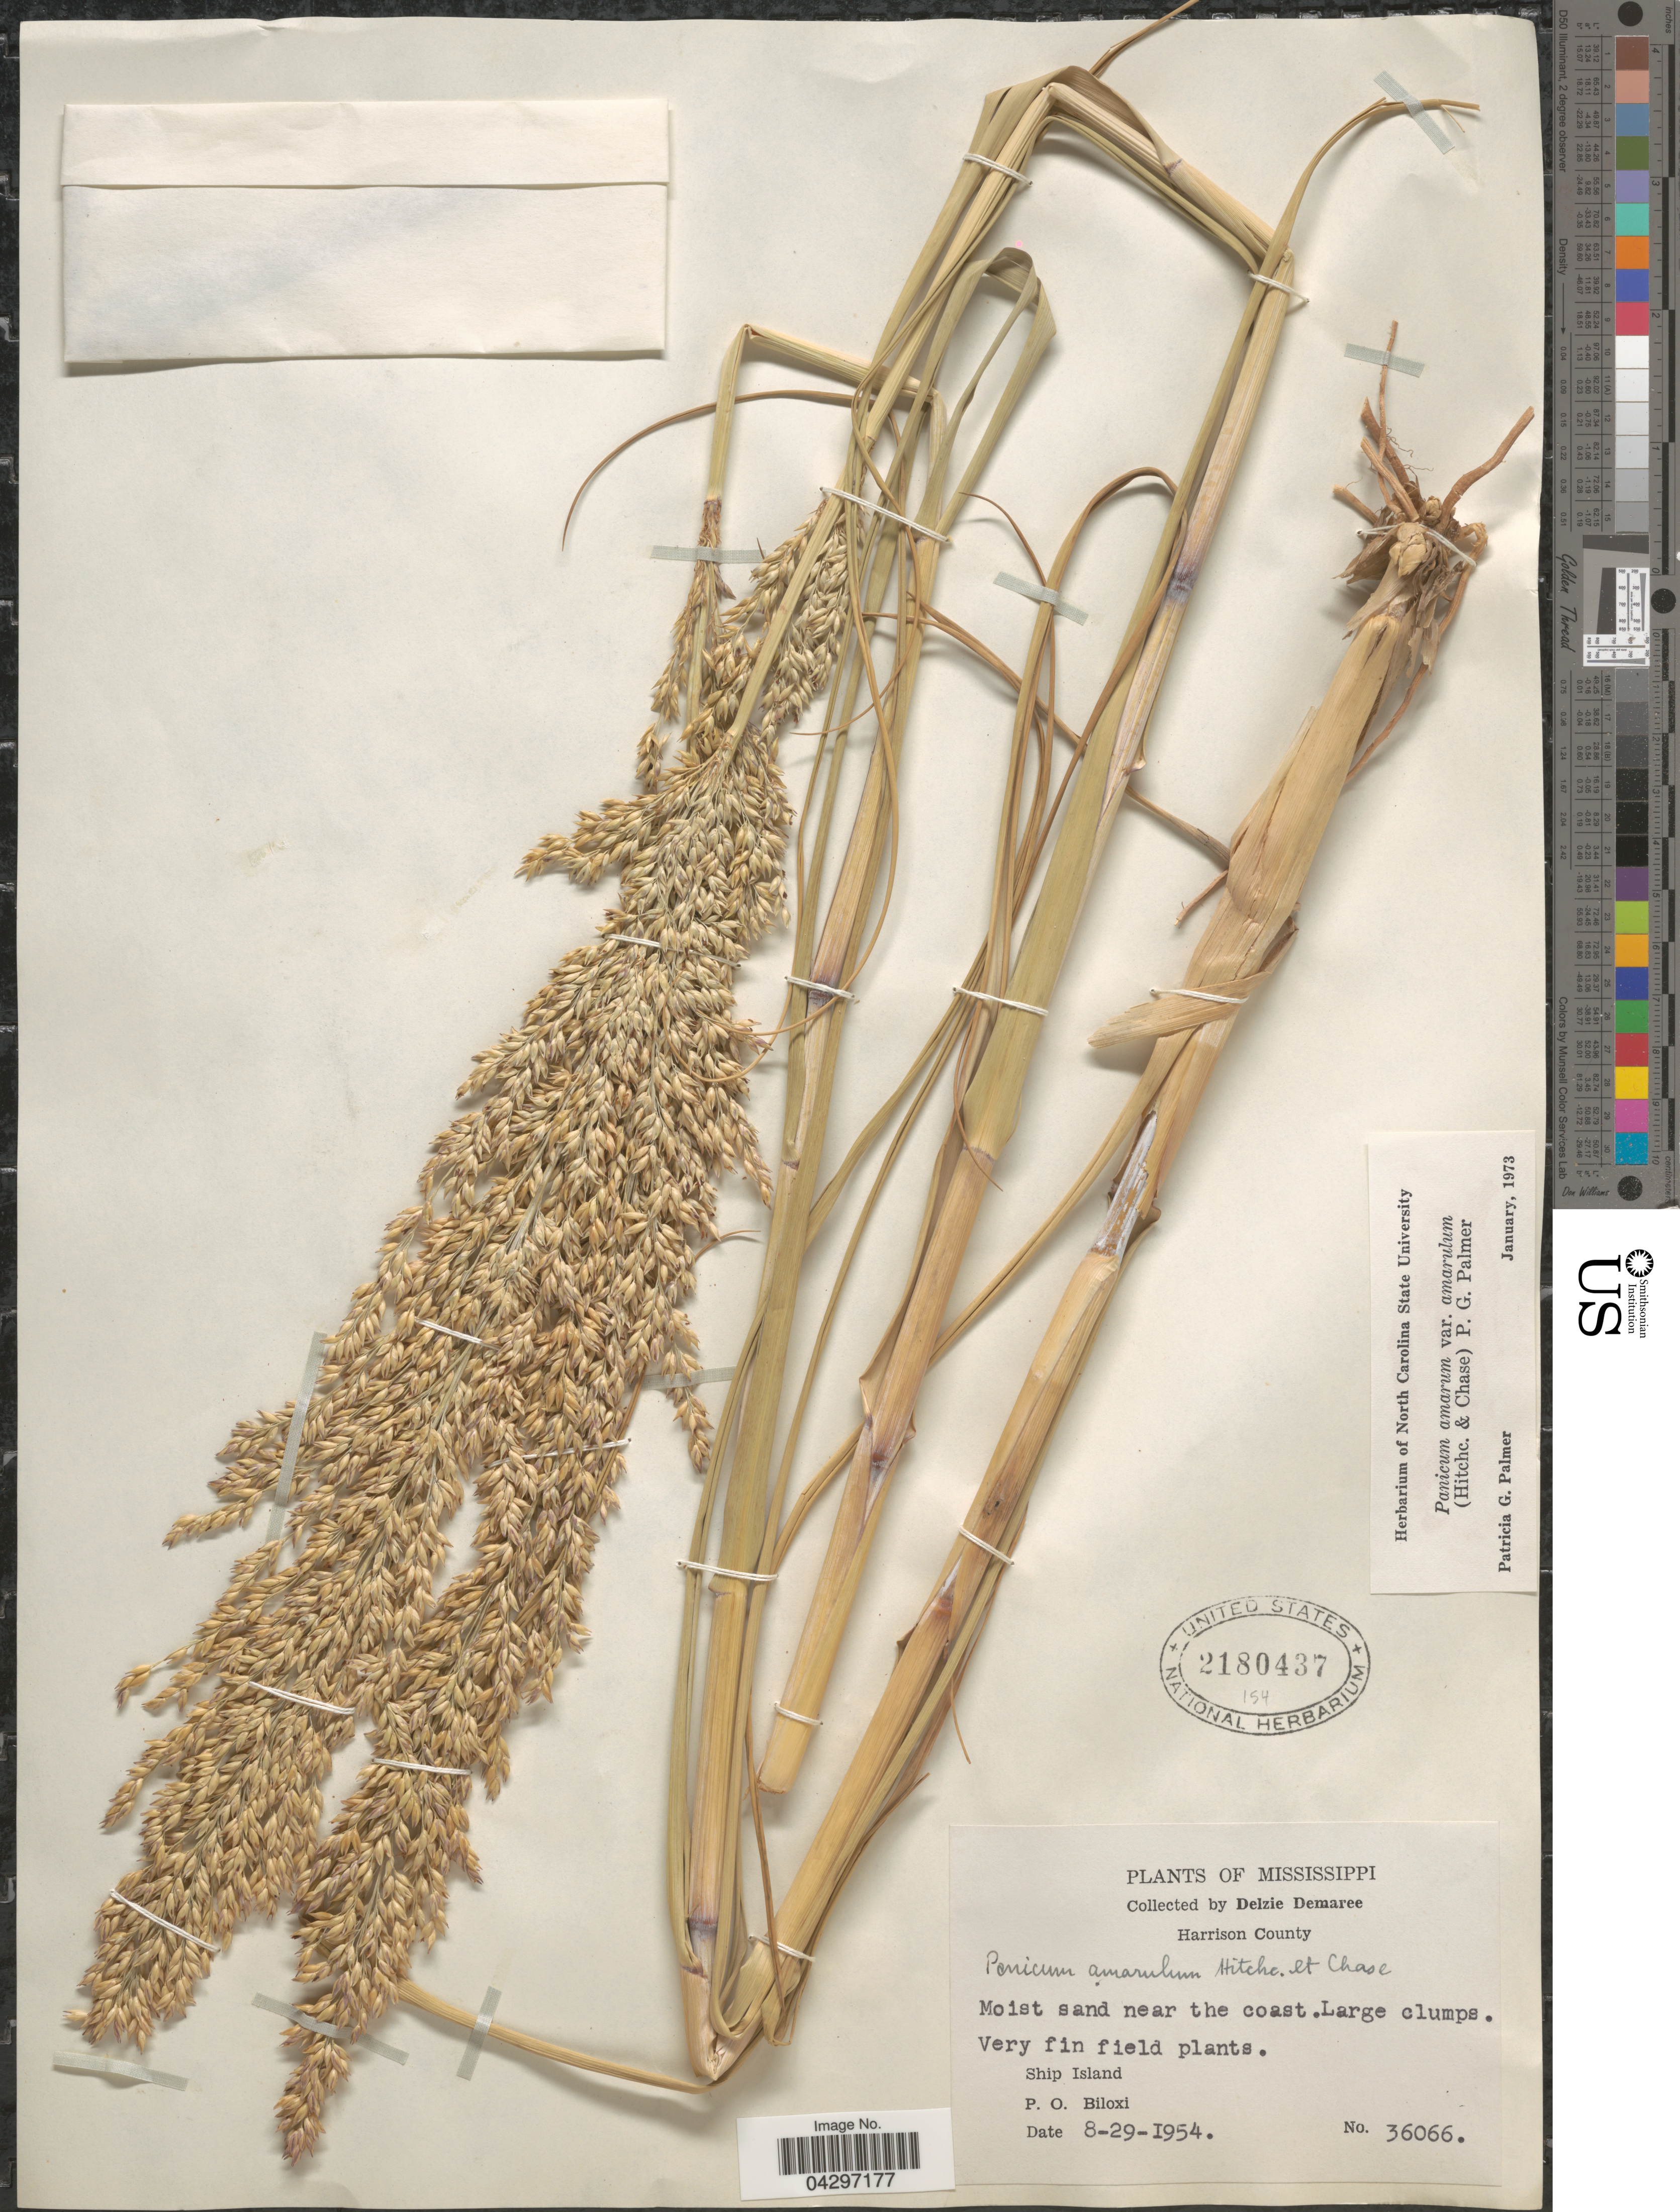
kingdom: Plantae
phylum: Tracheophyta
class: Liliopsida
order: Poales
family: Poaceae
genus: Panicum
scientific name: Panicum amarum var. amarulum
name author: (Hitchc. & Chase) Freckmann & Lelong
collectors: D. Demaree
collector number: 36066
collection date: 1954-08-29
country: United States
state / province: Mississippi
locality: Harrison County. Moist sand near the coast. Ship Island. P.O. Biloxi.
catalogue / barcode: US 2180437